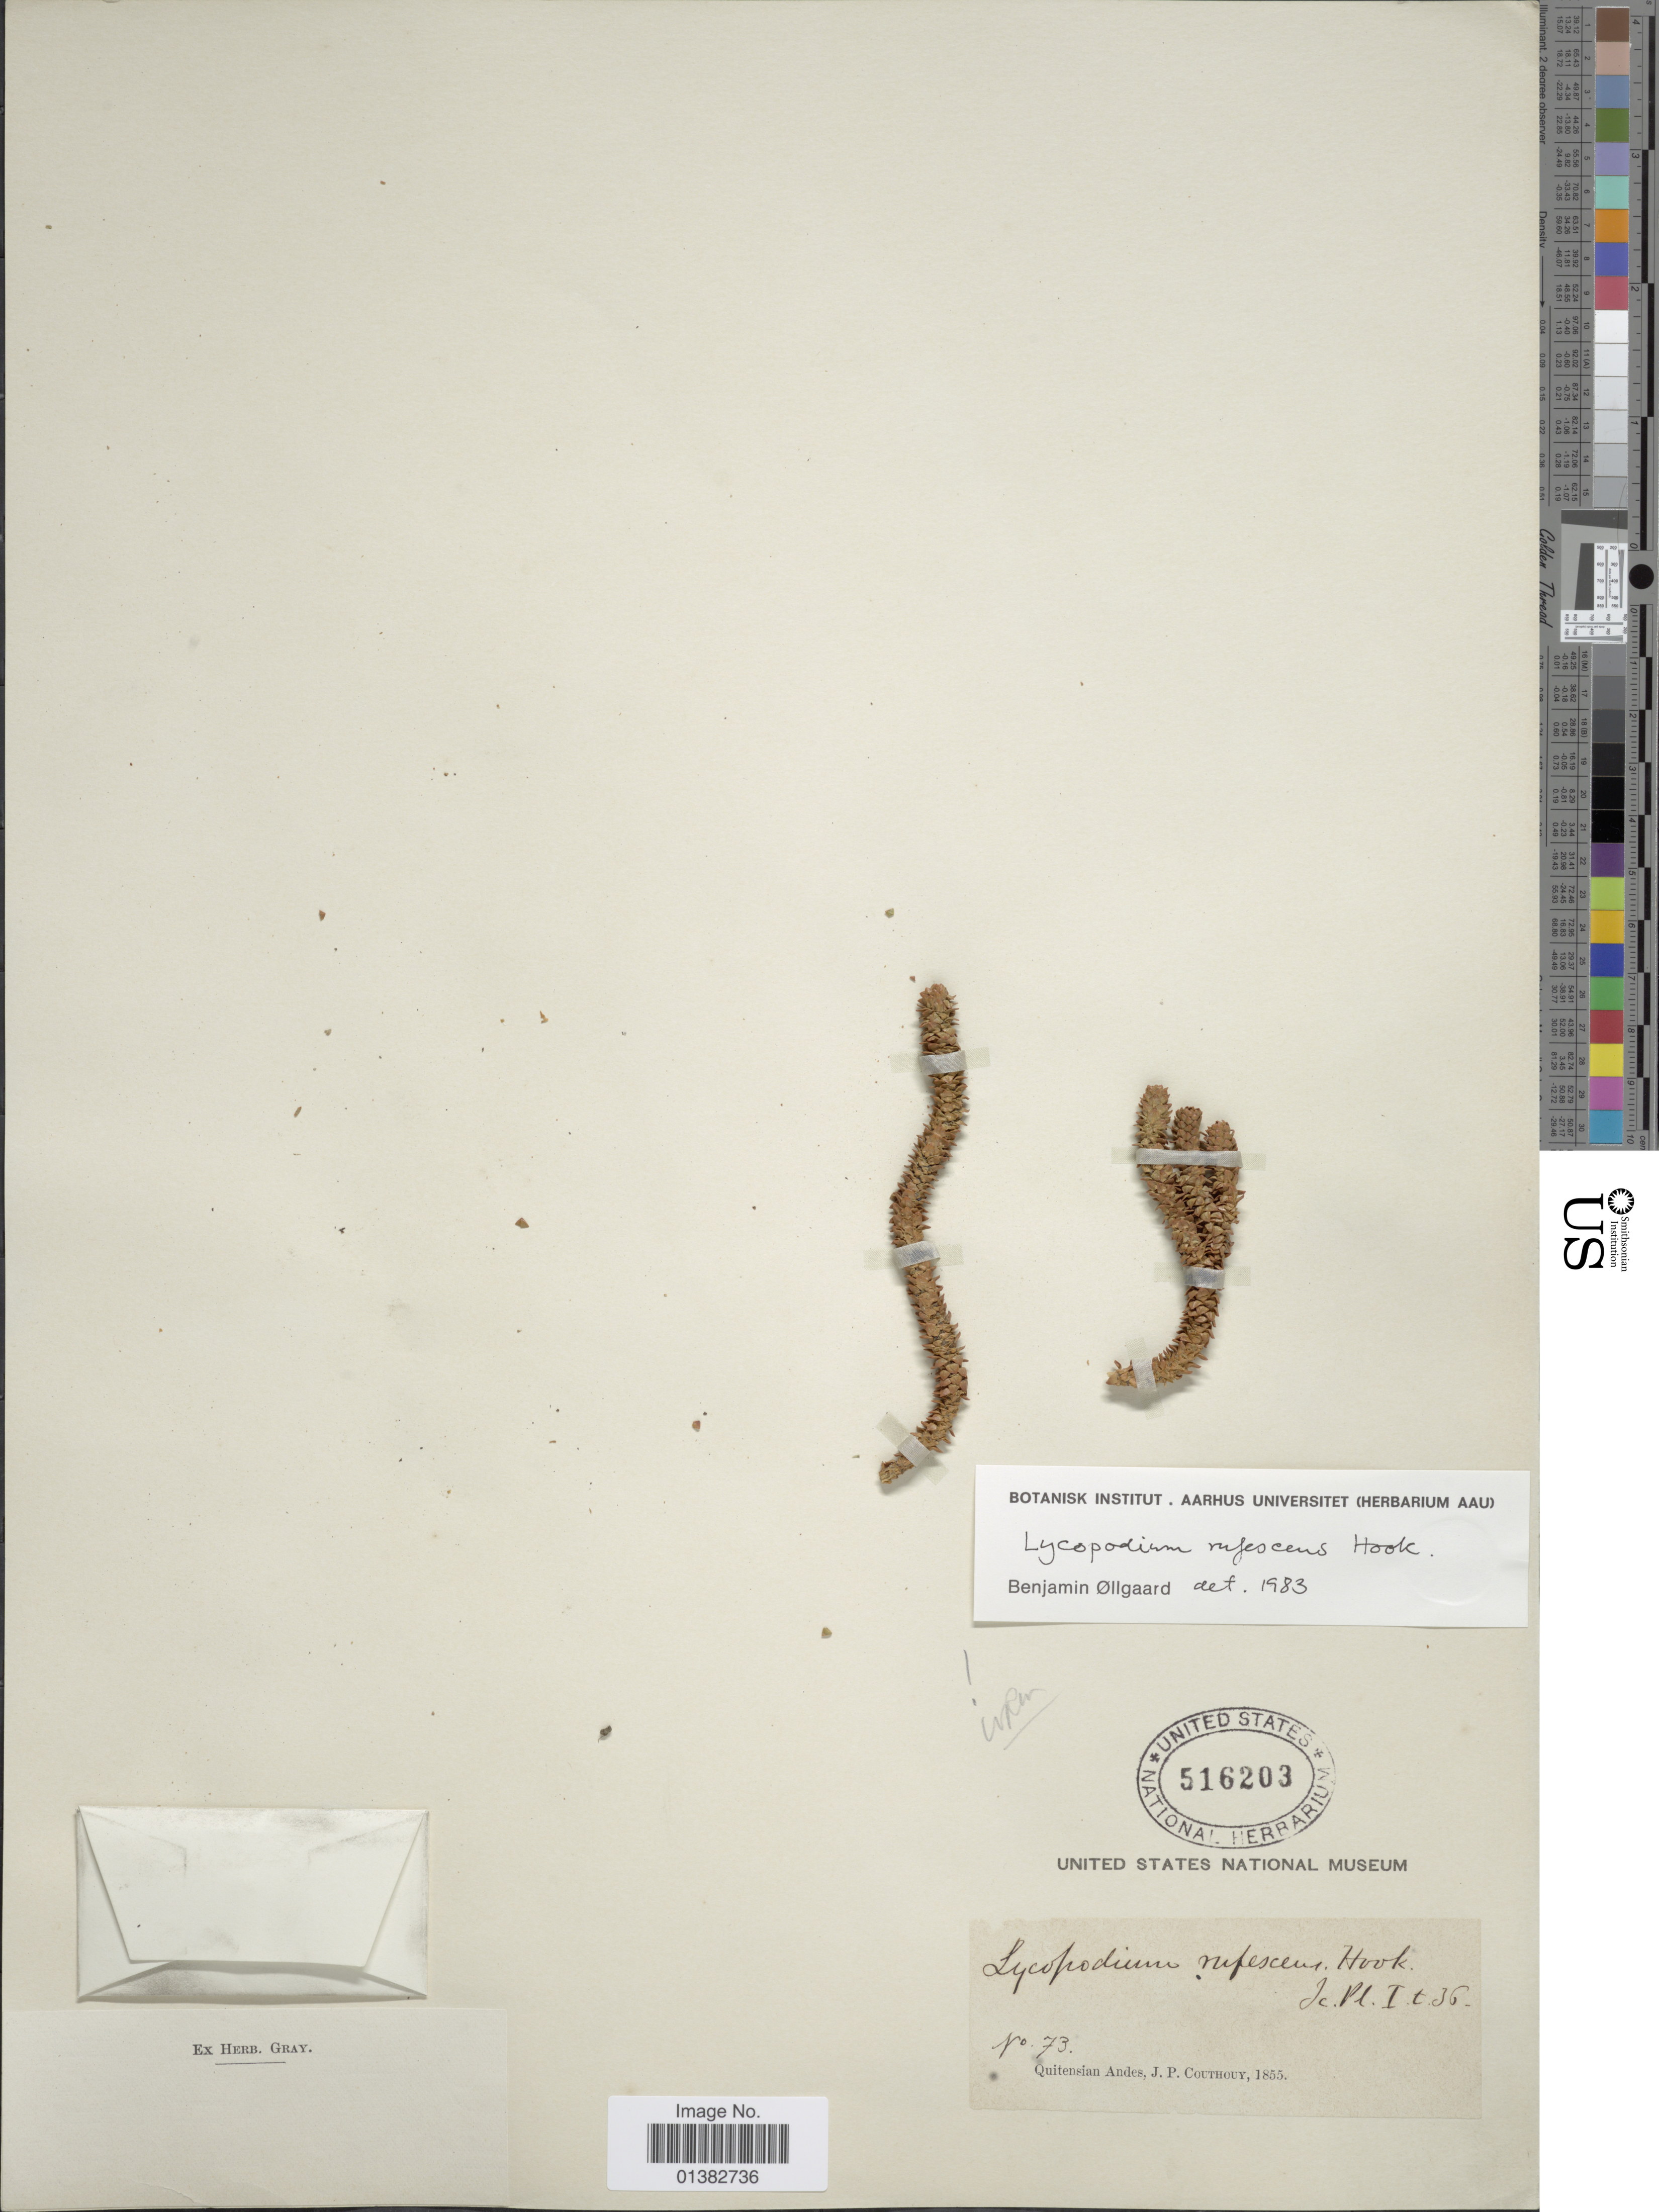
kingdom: Plantae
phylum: Tracheophyta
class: Lycopodiopsida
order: Lycopodiales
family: Lycopodiaceae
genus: Phlegmariurus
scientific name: Phlegmariurus rufescens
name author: (Hook.) B. Øllg.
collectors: J. Couthouy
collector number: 73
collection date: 1855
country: Ecuador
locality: Quitensian Andes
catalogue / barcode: US 516203